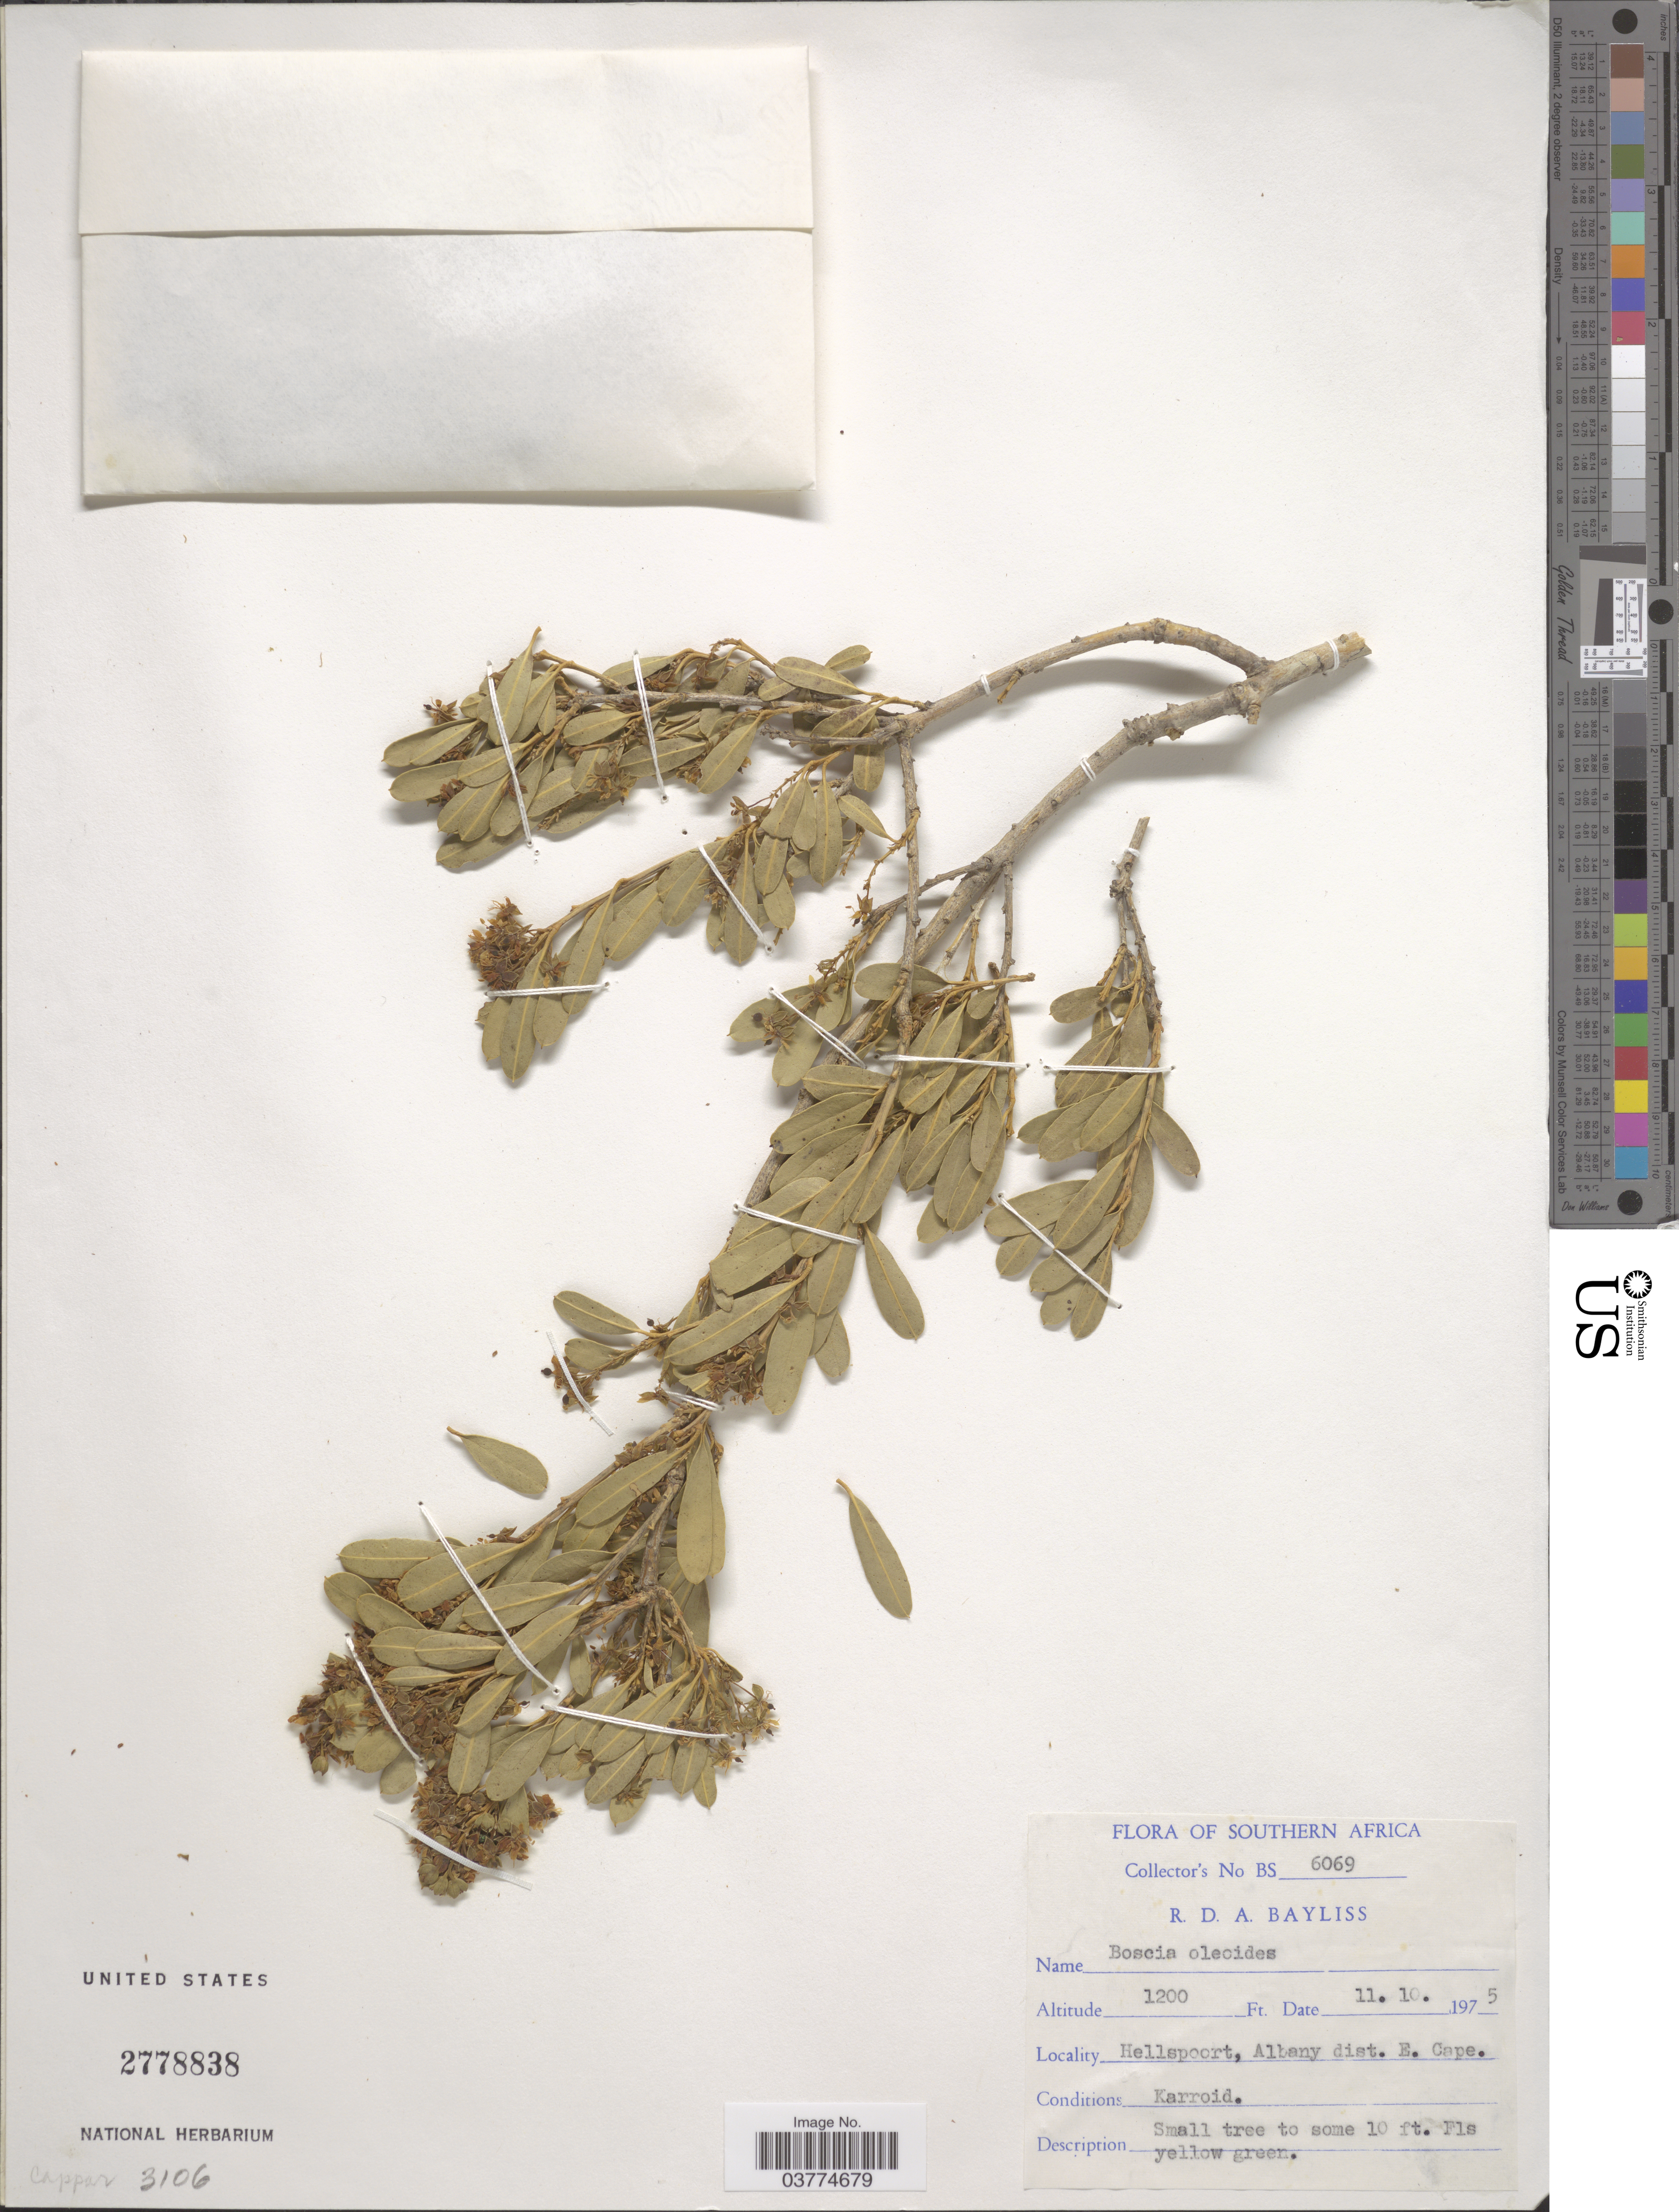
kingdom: Plantae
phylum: Tracheophyta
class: Magnoliopsida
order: Brassicales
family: Capparaceae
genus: Boscia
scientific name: Boscia oleoides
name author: (Burch. ex DC.) Toelken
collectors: R. Bayliss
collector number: BS6069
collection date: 1975-10-11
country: South Africa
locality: Southern Africa. Hellspoort, Albany. dist. E. Cape.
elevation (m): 366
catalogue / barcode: US 2778838